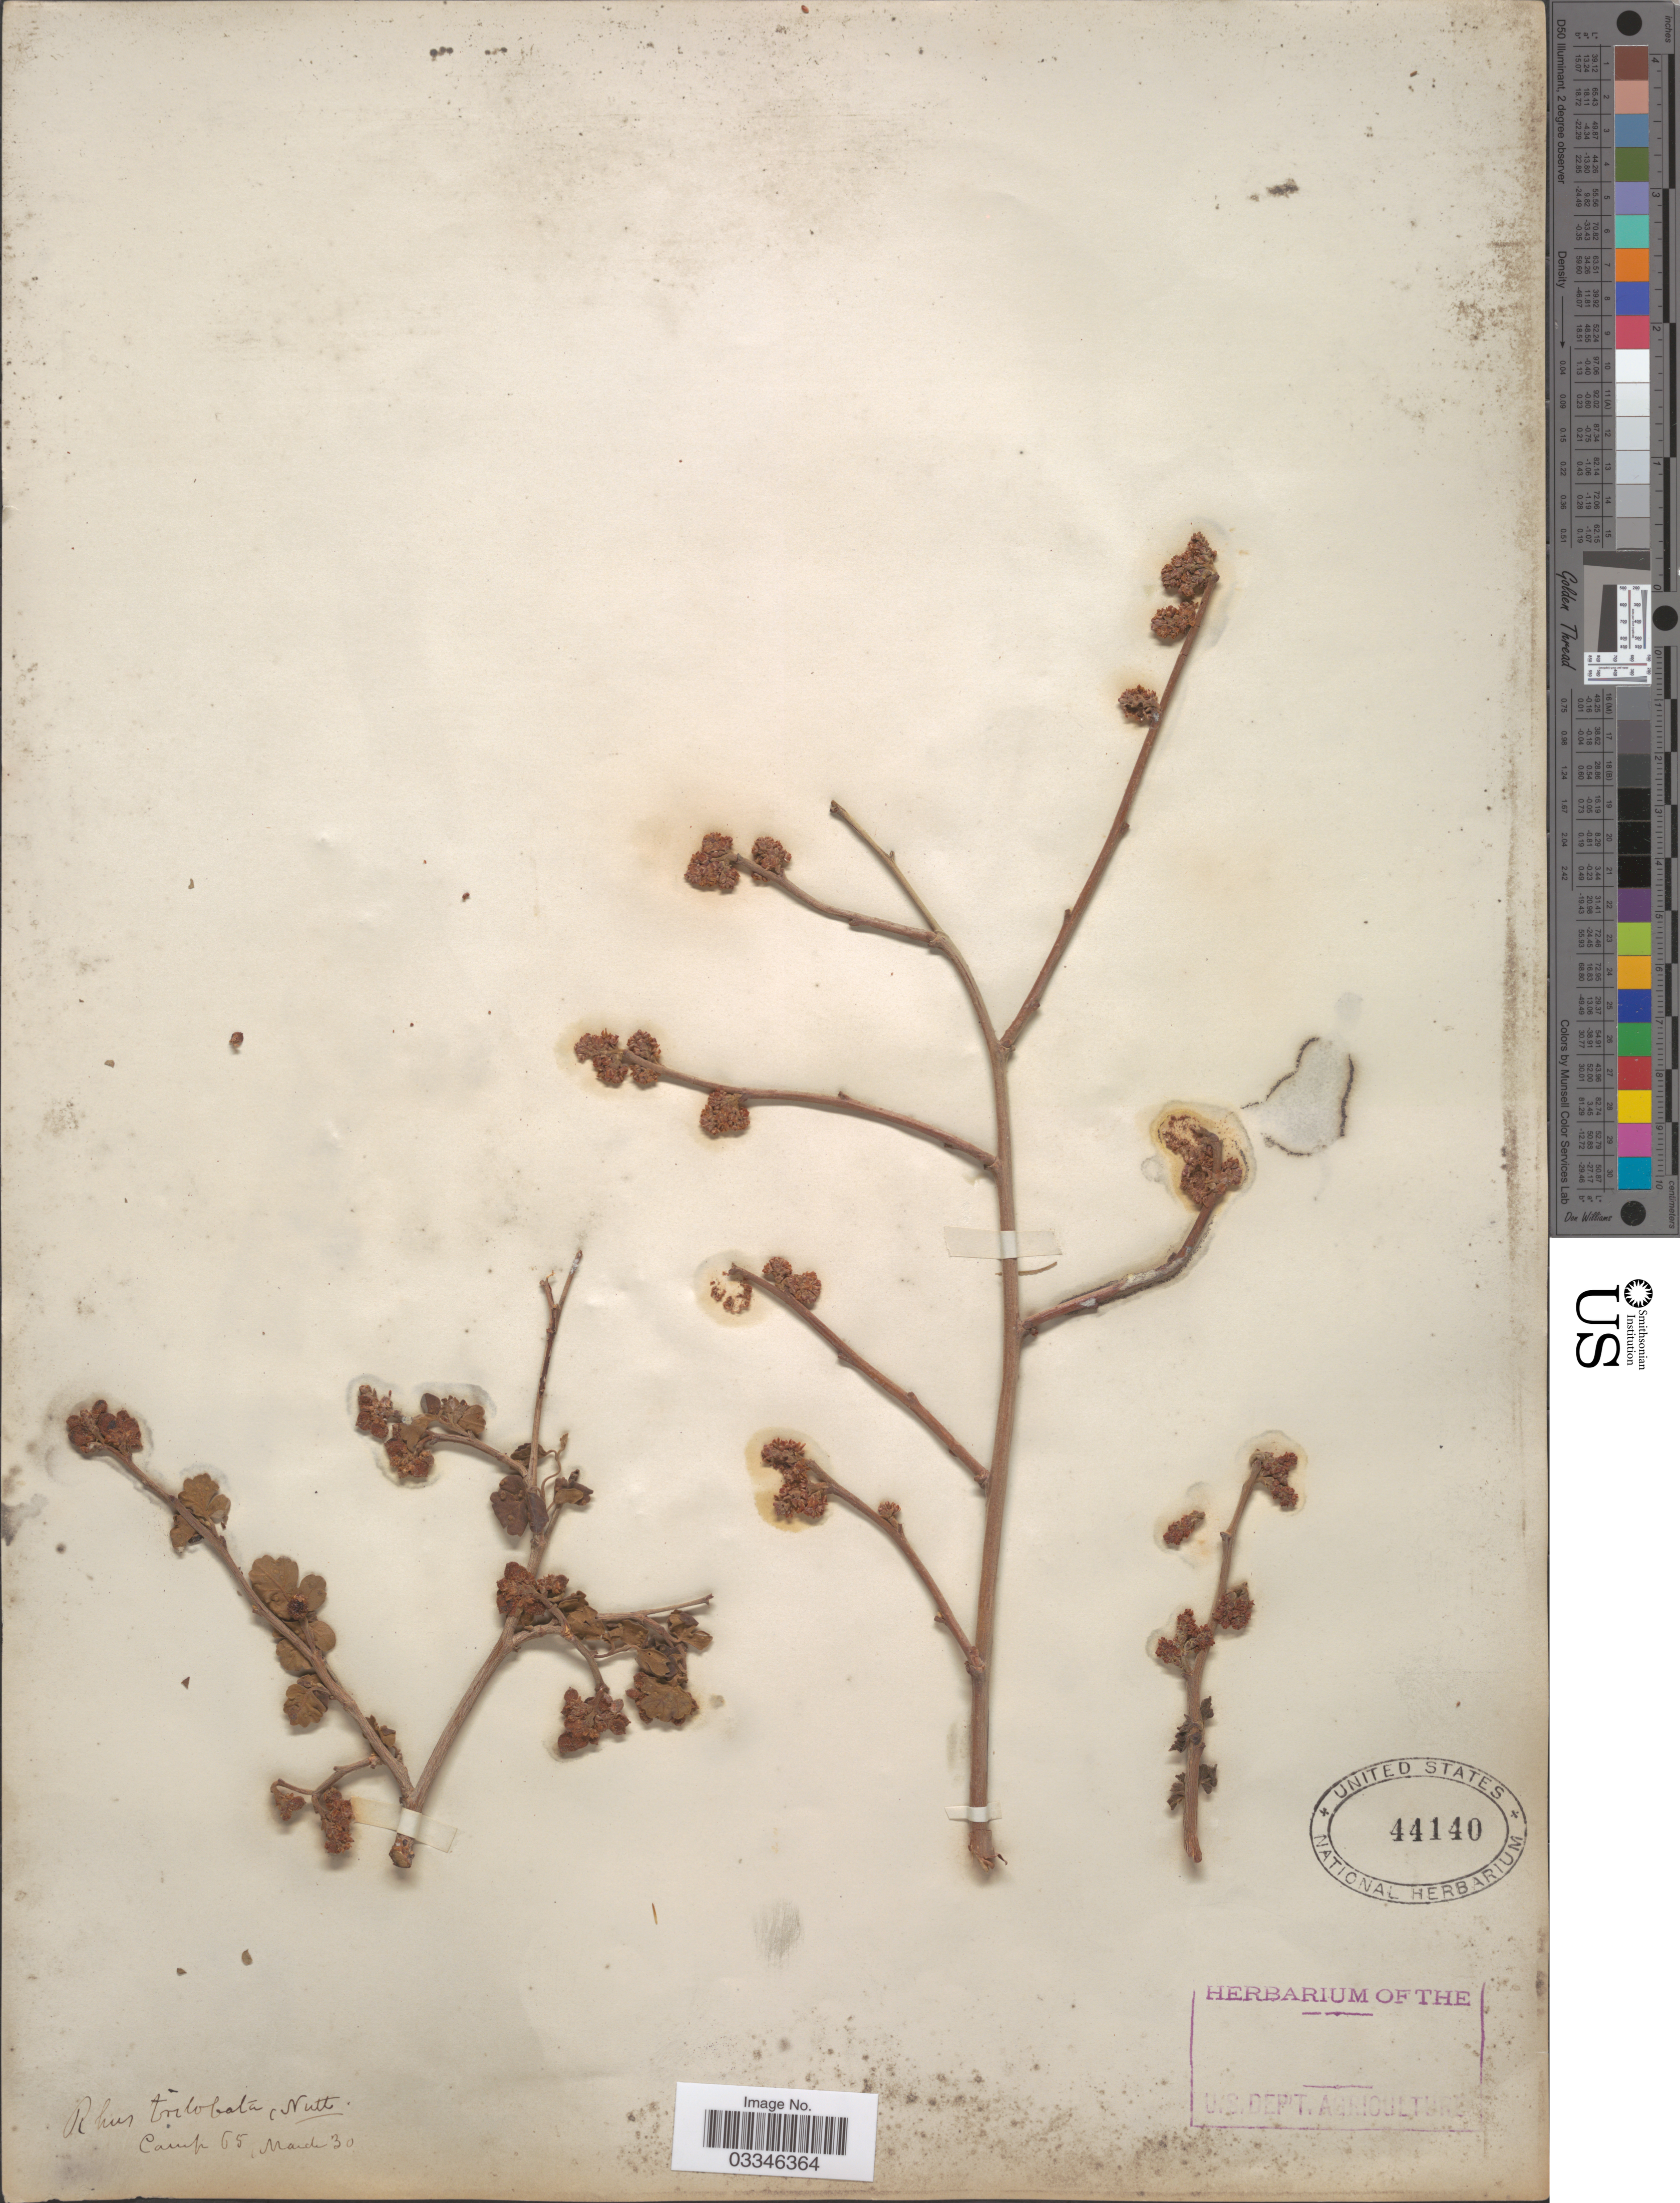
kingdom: Plantae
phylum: Tracheophyta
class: Magnoliopsida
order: Sapindales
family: Anacardiaceae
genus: Rhus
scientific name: Rhus trilobata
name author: Nutt.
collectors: ex herb. U. S. Department of Agriculture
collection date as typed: Transcribed d/m/y: /3/30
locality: Camp 65.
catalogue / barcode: US 44140